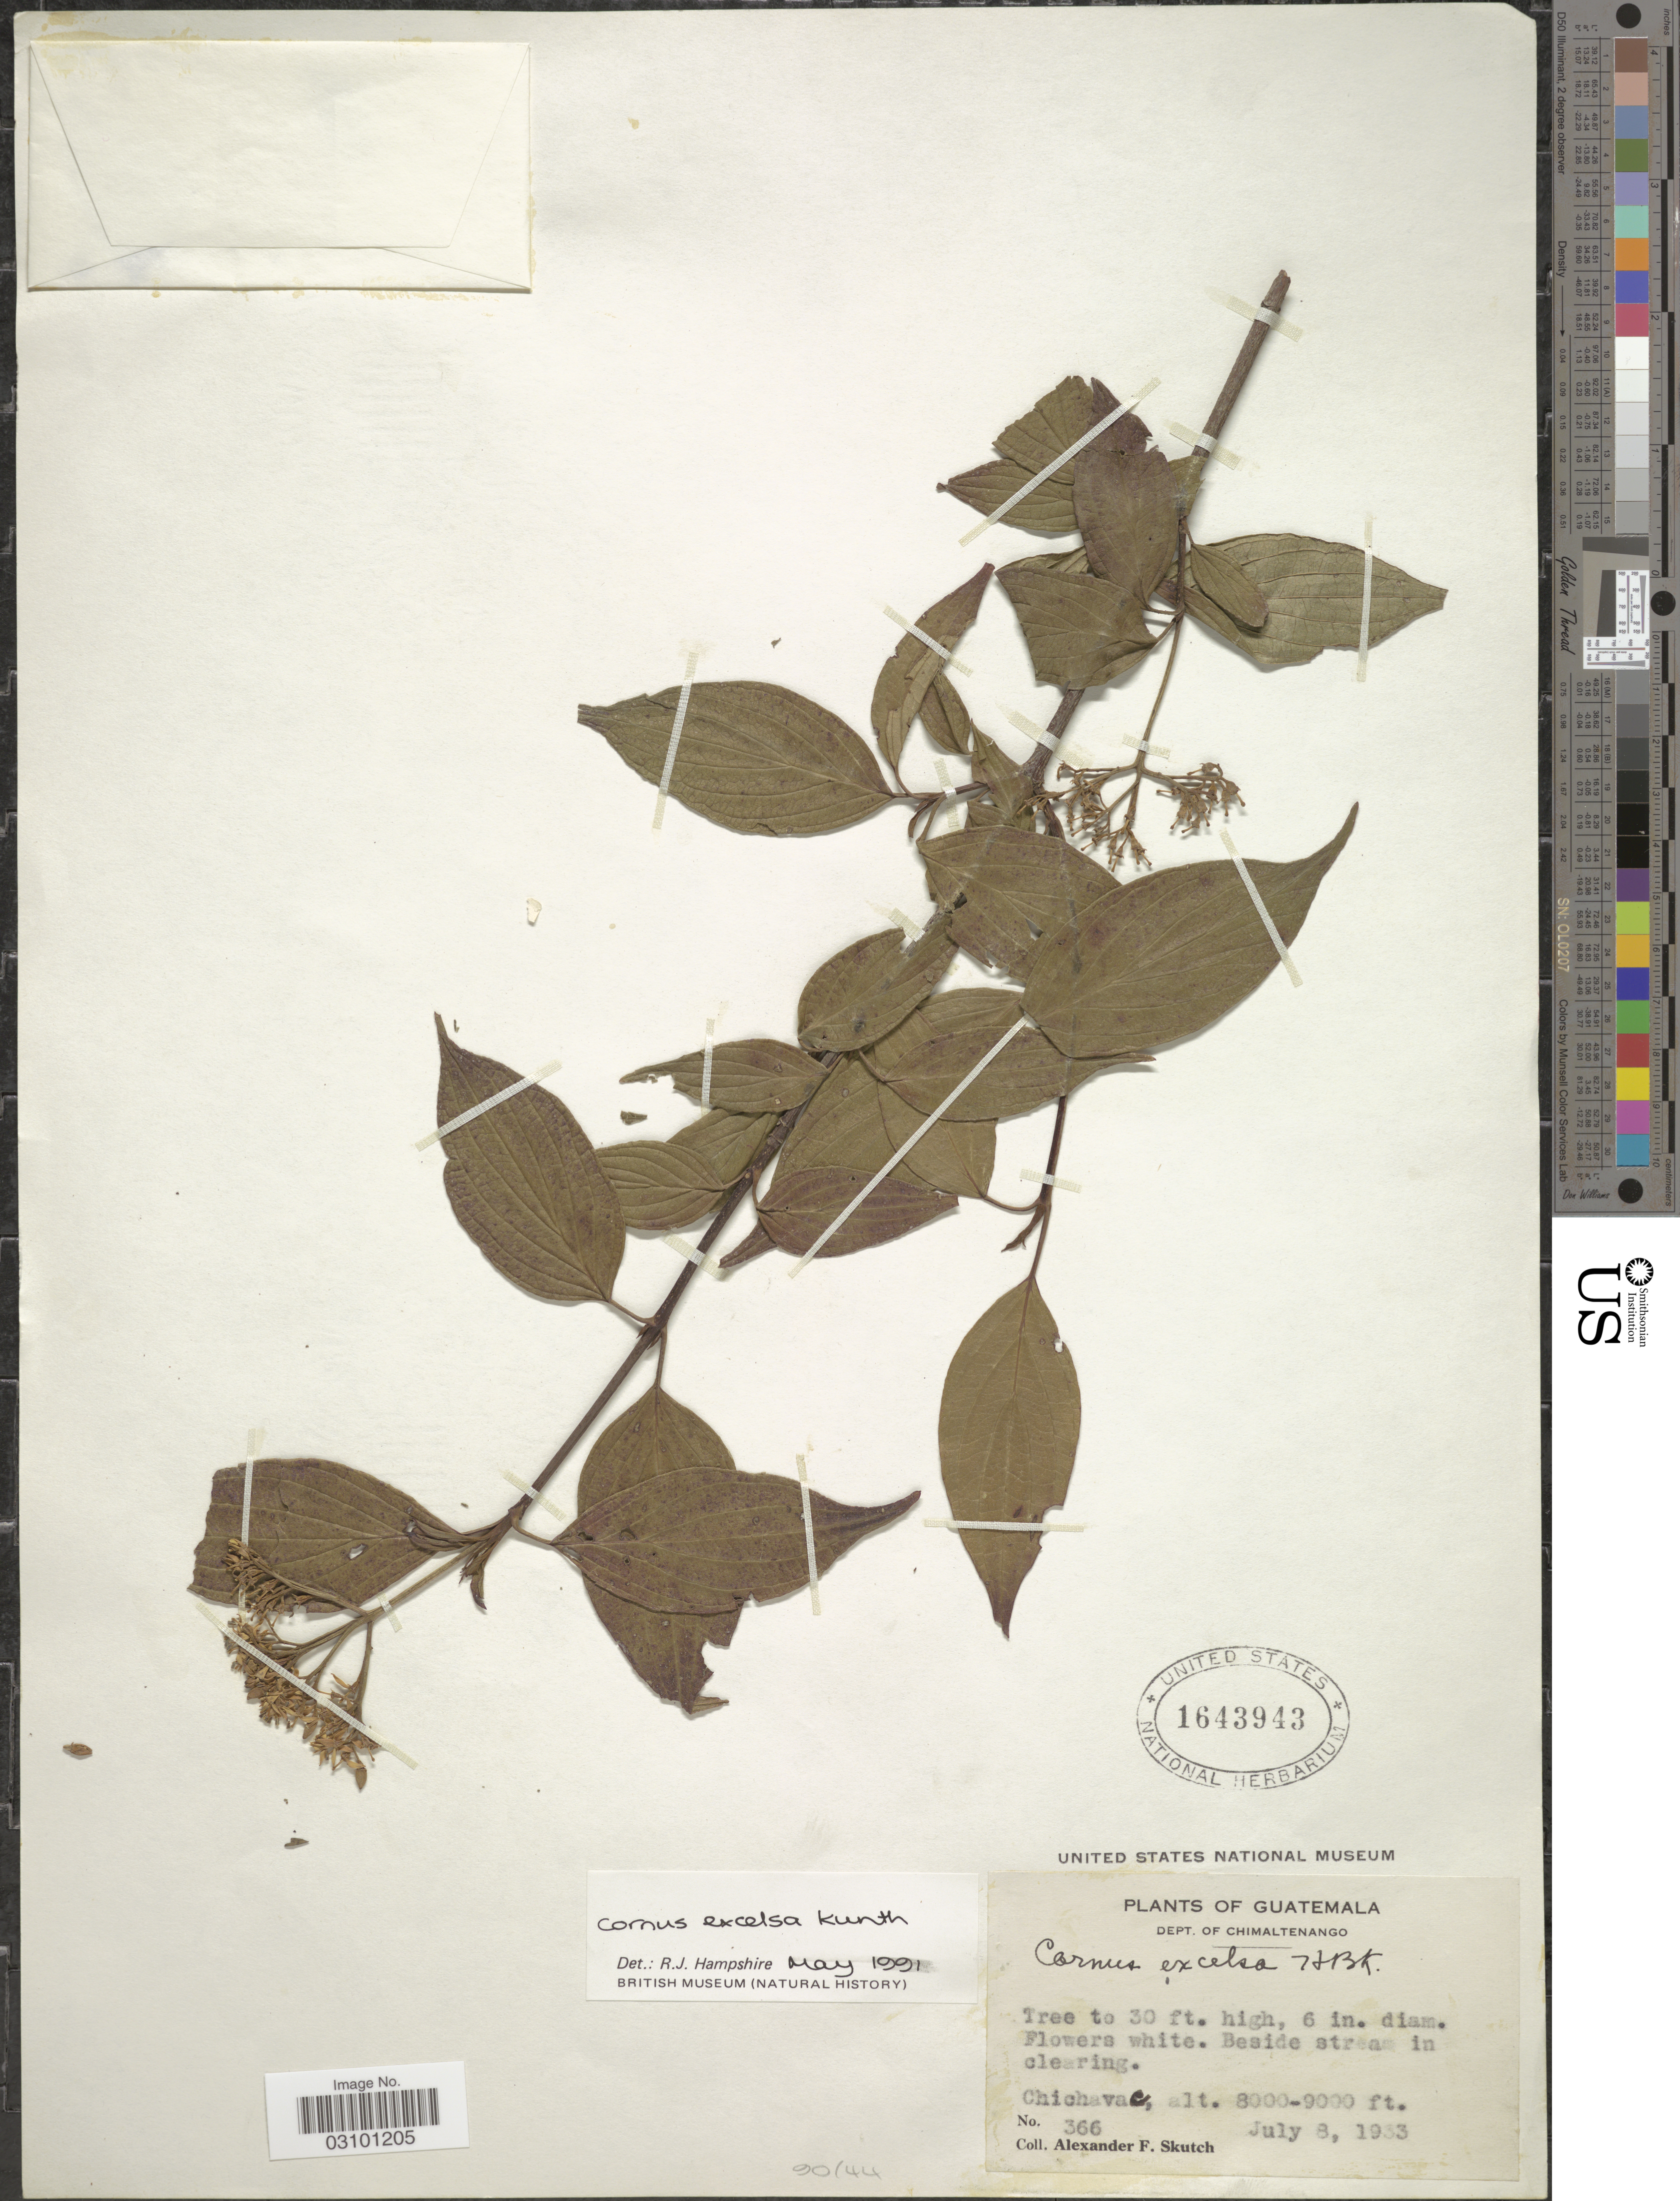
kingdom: Plantae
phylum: Tracheophyta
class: Magnoliopsida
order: Cornales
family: Cornaceae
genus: Cornus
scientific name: Cornus excelsa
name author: Kunth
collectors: A. F. Skutch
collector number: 366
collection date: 1933-07-08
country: Guatemala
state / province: Chimaltenango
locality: Dept. of Chimaltenango. Chichavac.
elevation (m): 2438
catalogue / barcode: US 1643943